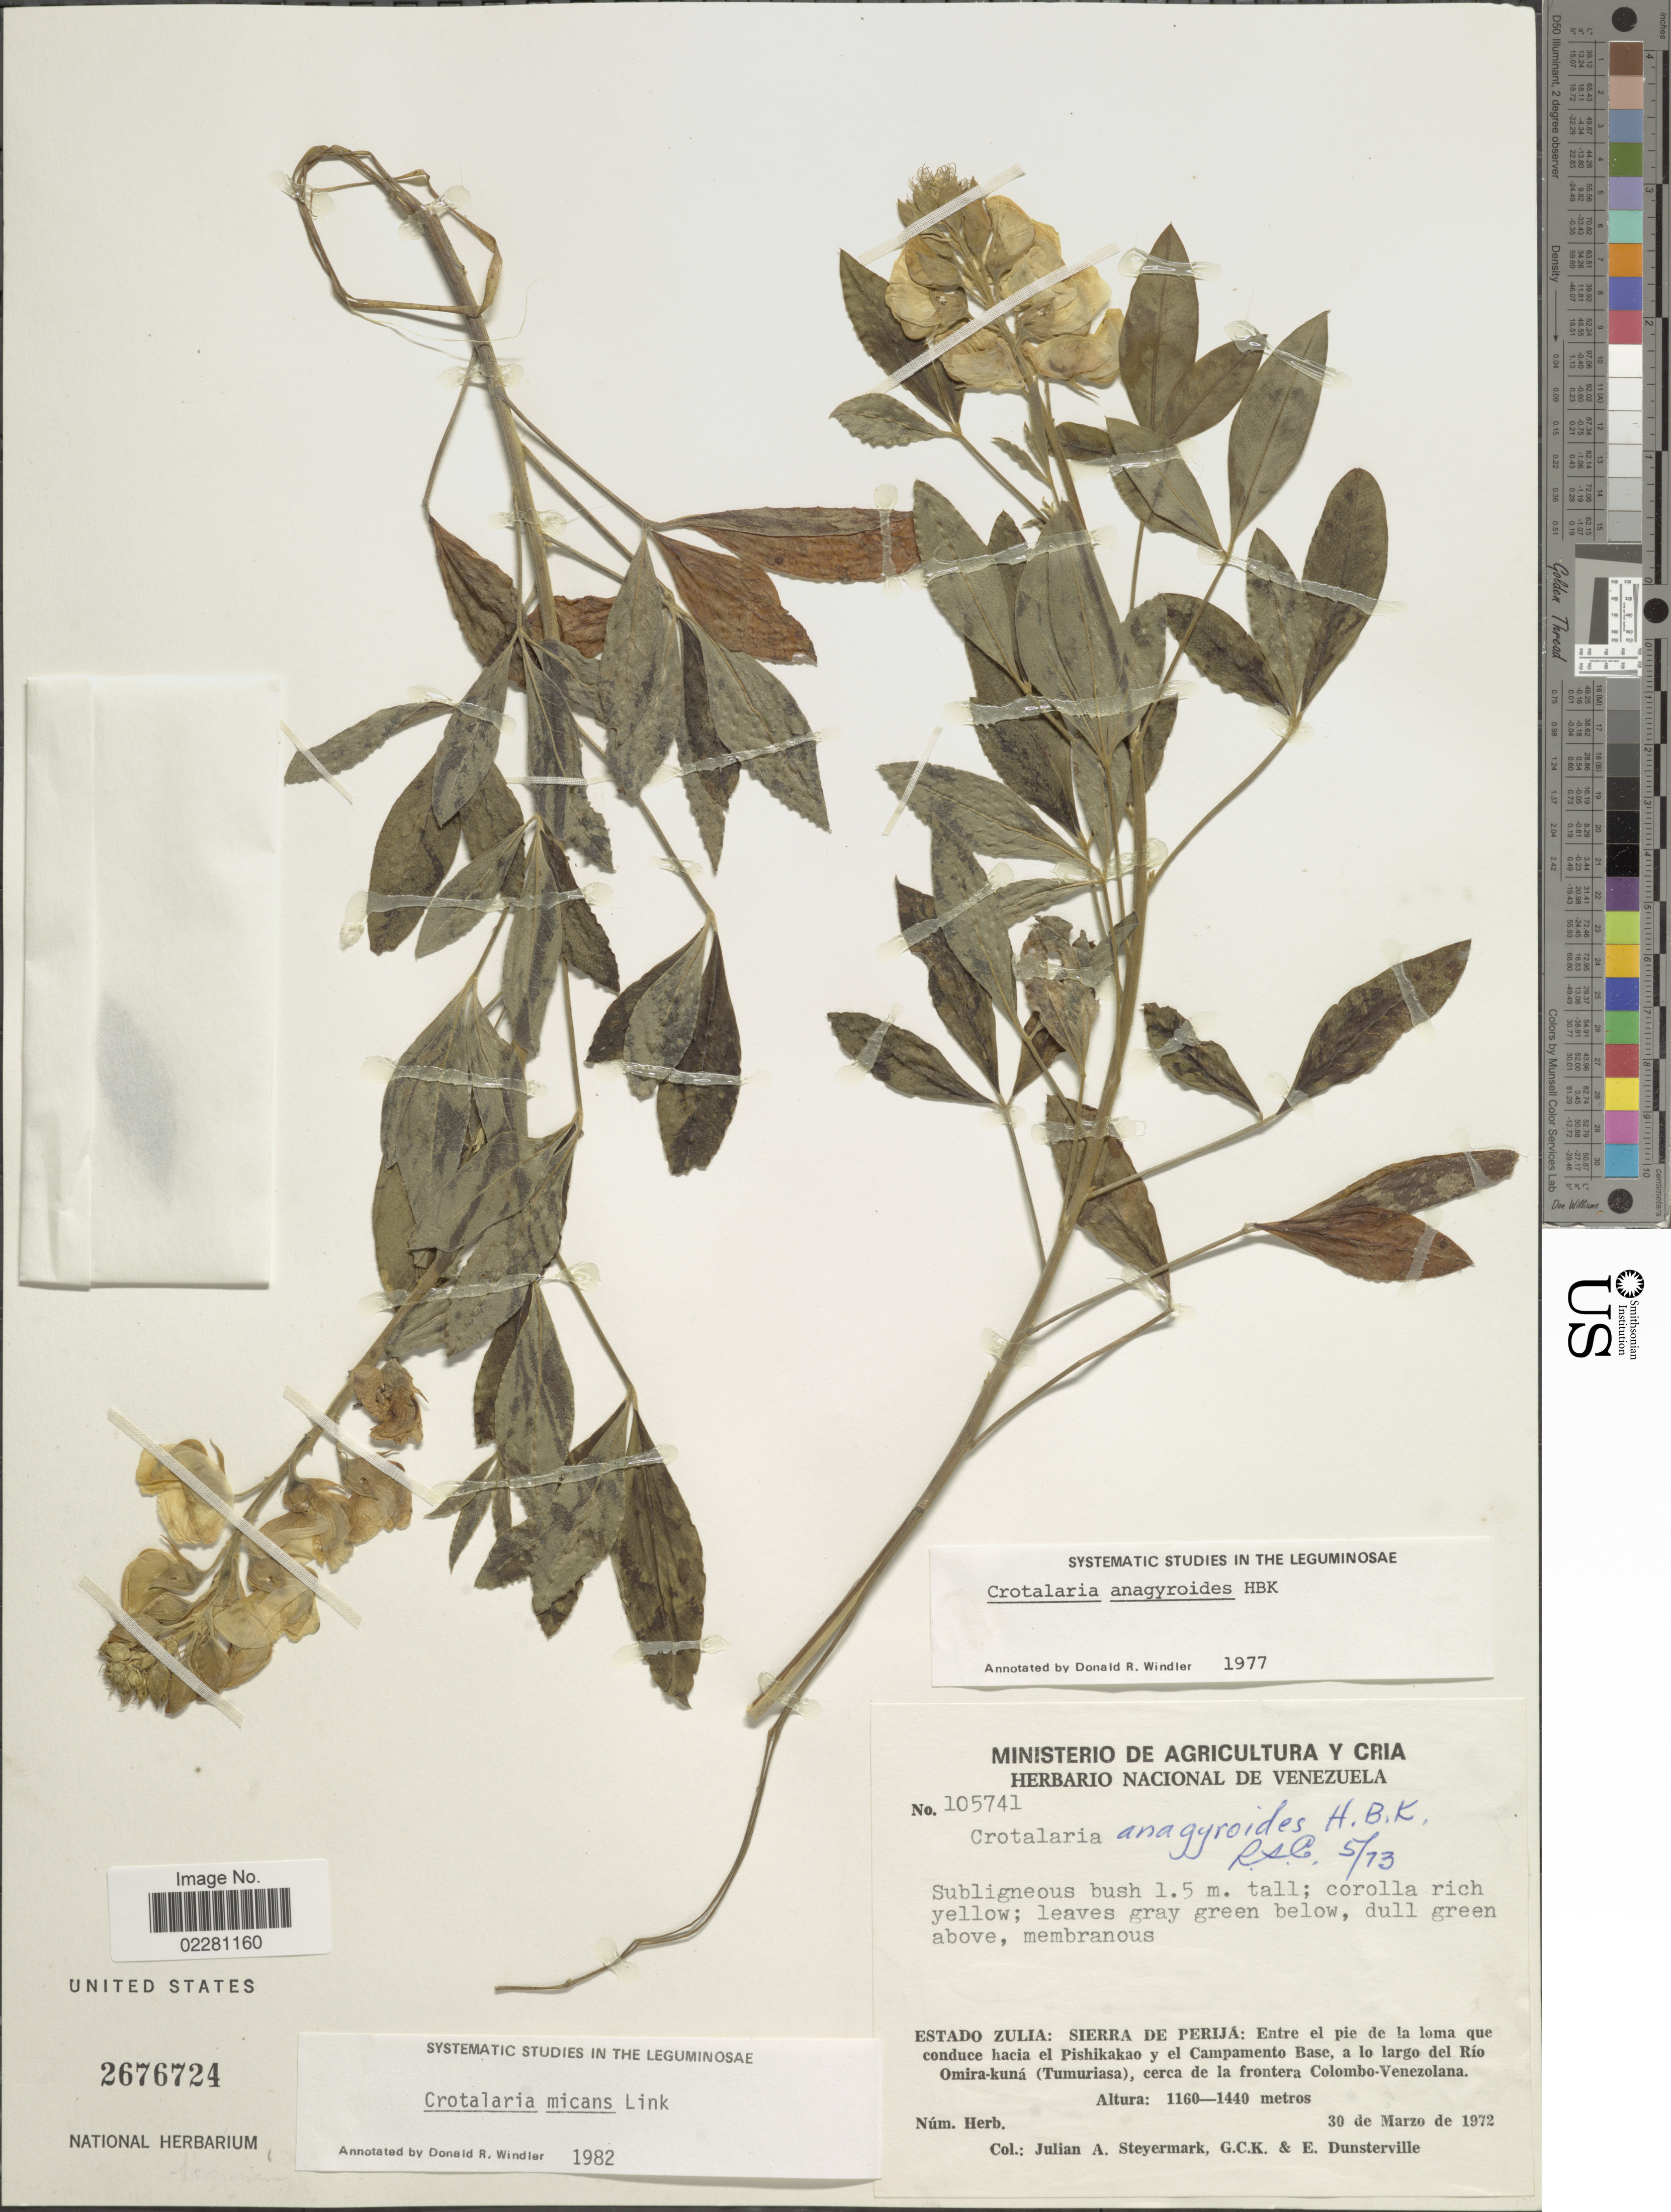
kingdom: Plantae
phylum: Tracheophyta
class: Magnoliopsida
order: Fabales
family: Fabaceae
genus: Crotalaria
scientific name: Crotalaria micans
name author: Link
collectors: J. Steyermark, G. C. K. Dunsterville & E. Dunsterville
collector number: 105741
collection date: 1972-03-30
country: Venezuela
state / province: Zulia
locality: Sierra de Perija, entre al pie de la loma que conduce hacia el Pishikakao y el Campamento Base, a lo largo del Rio Omira-kina (Tumuriasa), cerca de la frontera Colombo-Venezolana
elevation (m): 1160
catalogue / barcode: US 2676724